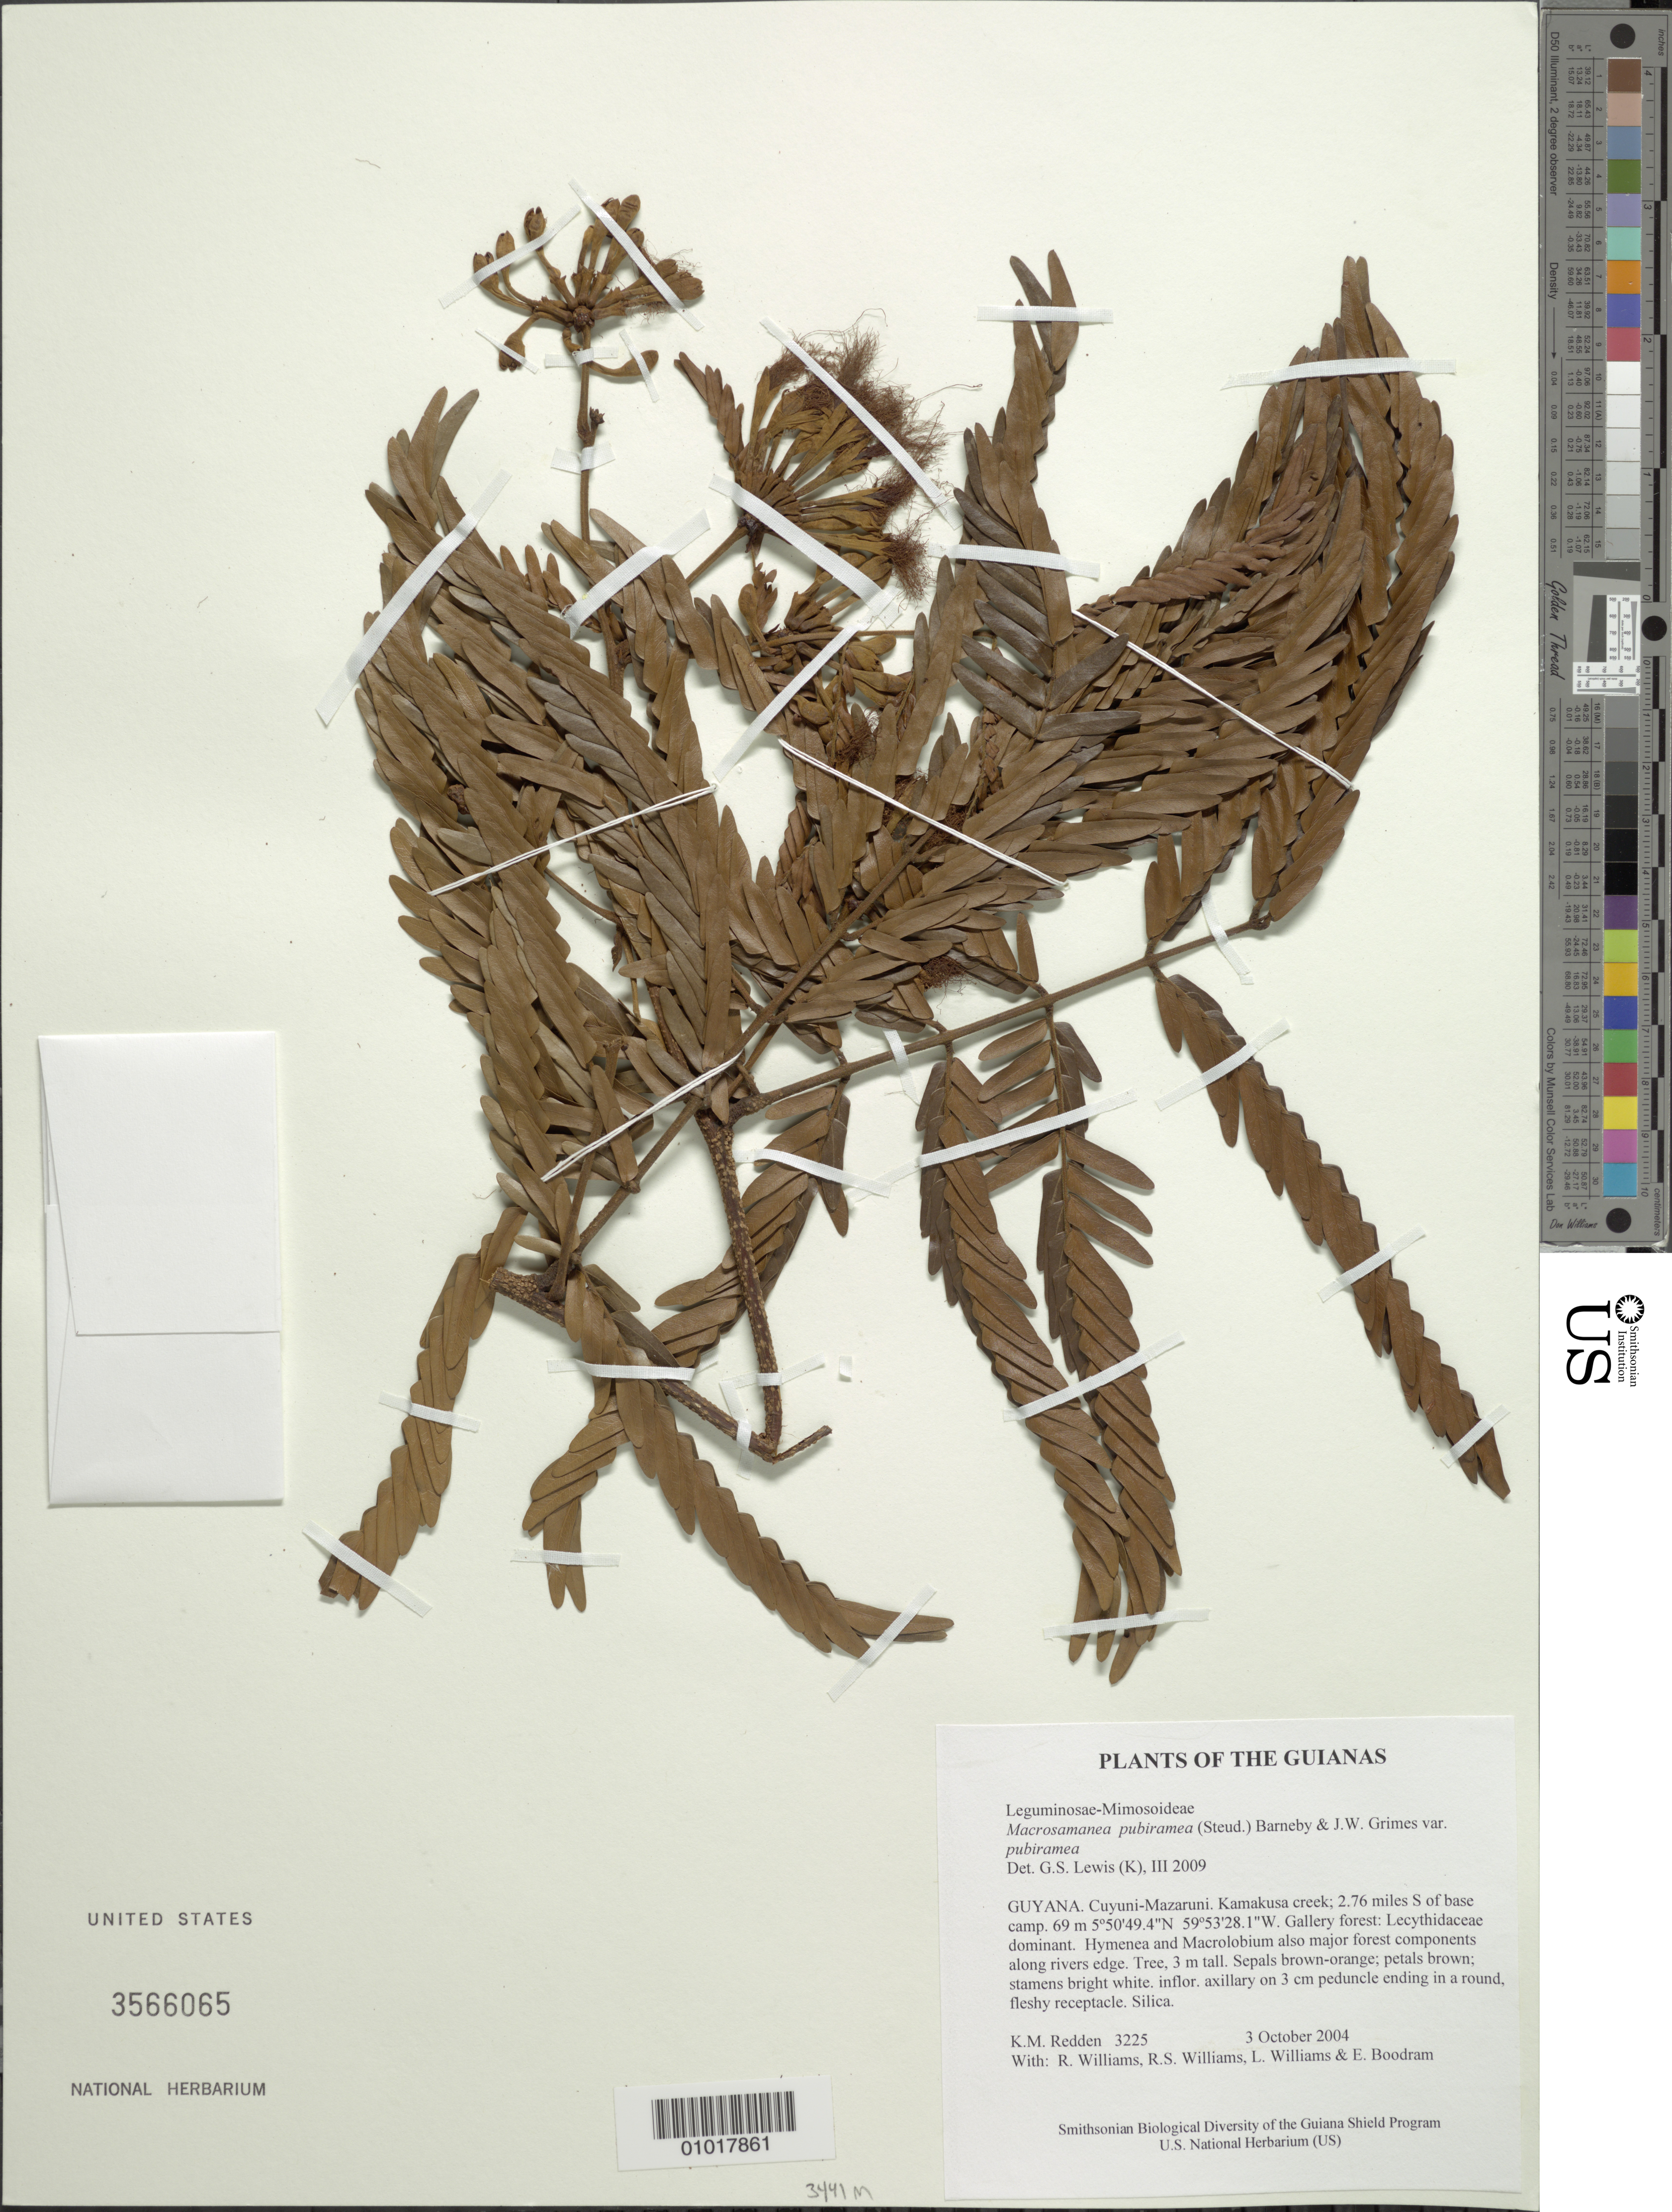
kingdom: Plantae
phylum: Tracheophyta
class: Magnoliopsida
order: Fabales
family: Fabaceae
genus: Macrosamanea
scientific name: Macrosamanea pubiramea var. pubiramea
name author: (Steud.) Barneby & J.W. Grimes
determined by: Lewis, Gwilym P.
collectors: K. M. Redden, R. Williams, R. S. Williams, L. Williams & E. Boodram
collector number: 3225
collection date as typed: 3 October 2004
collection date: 2004-10-03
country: Guyana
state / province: Cuyuni-Mazaruni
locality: Kamakusa creek; 2.76 miles S of base camp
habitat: Gallery forest: Lecythidaceae dominant. Hymenea and Macrolobium also major forest components along river edge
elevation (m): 69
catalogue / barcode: US 3566065